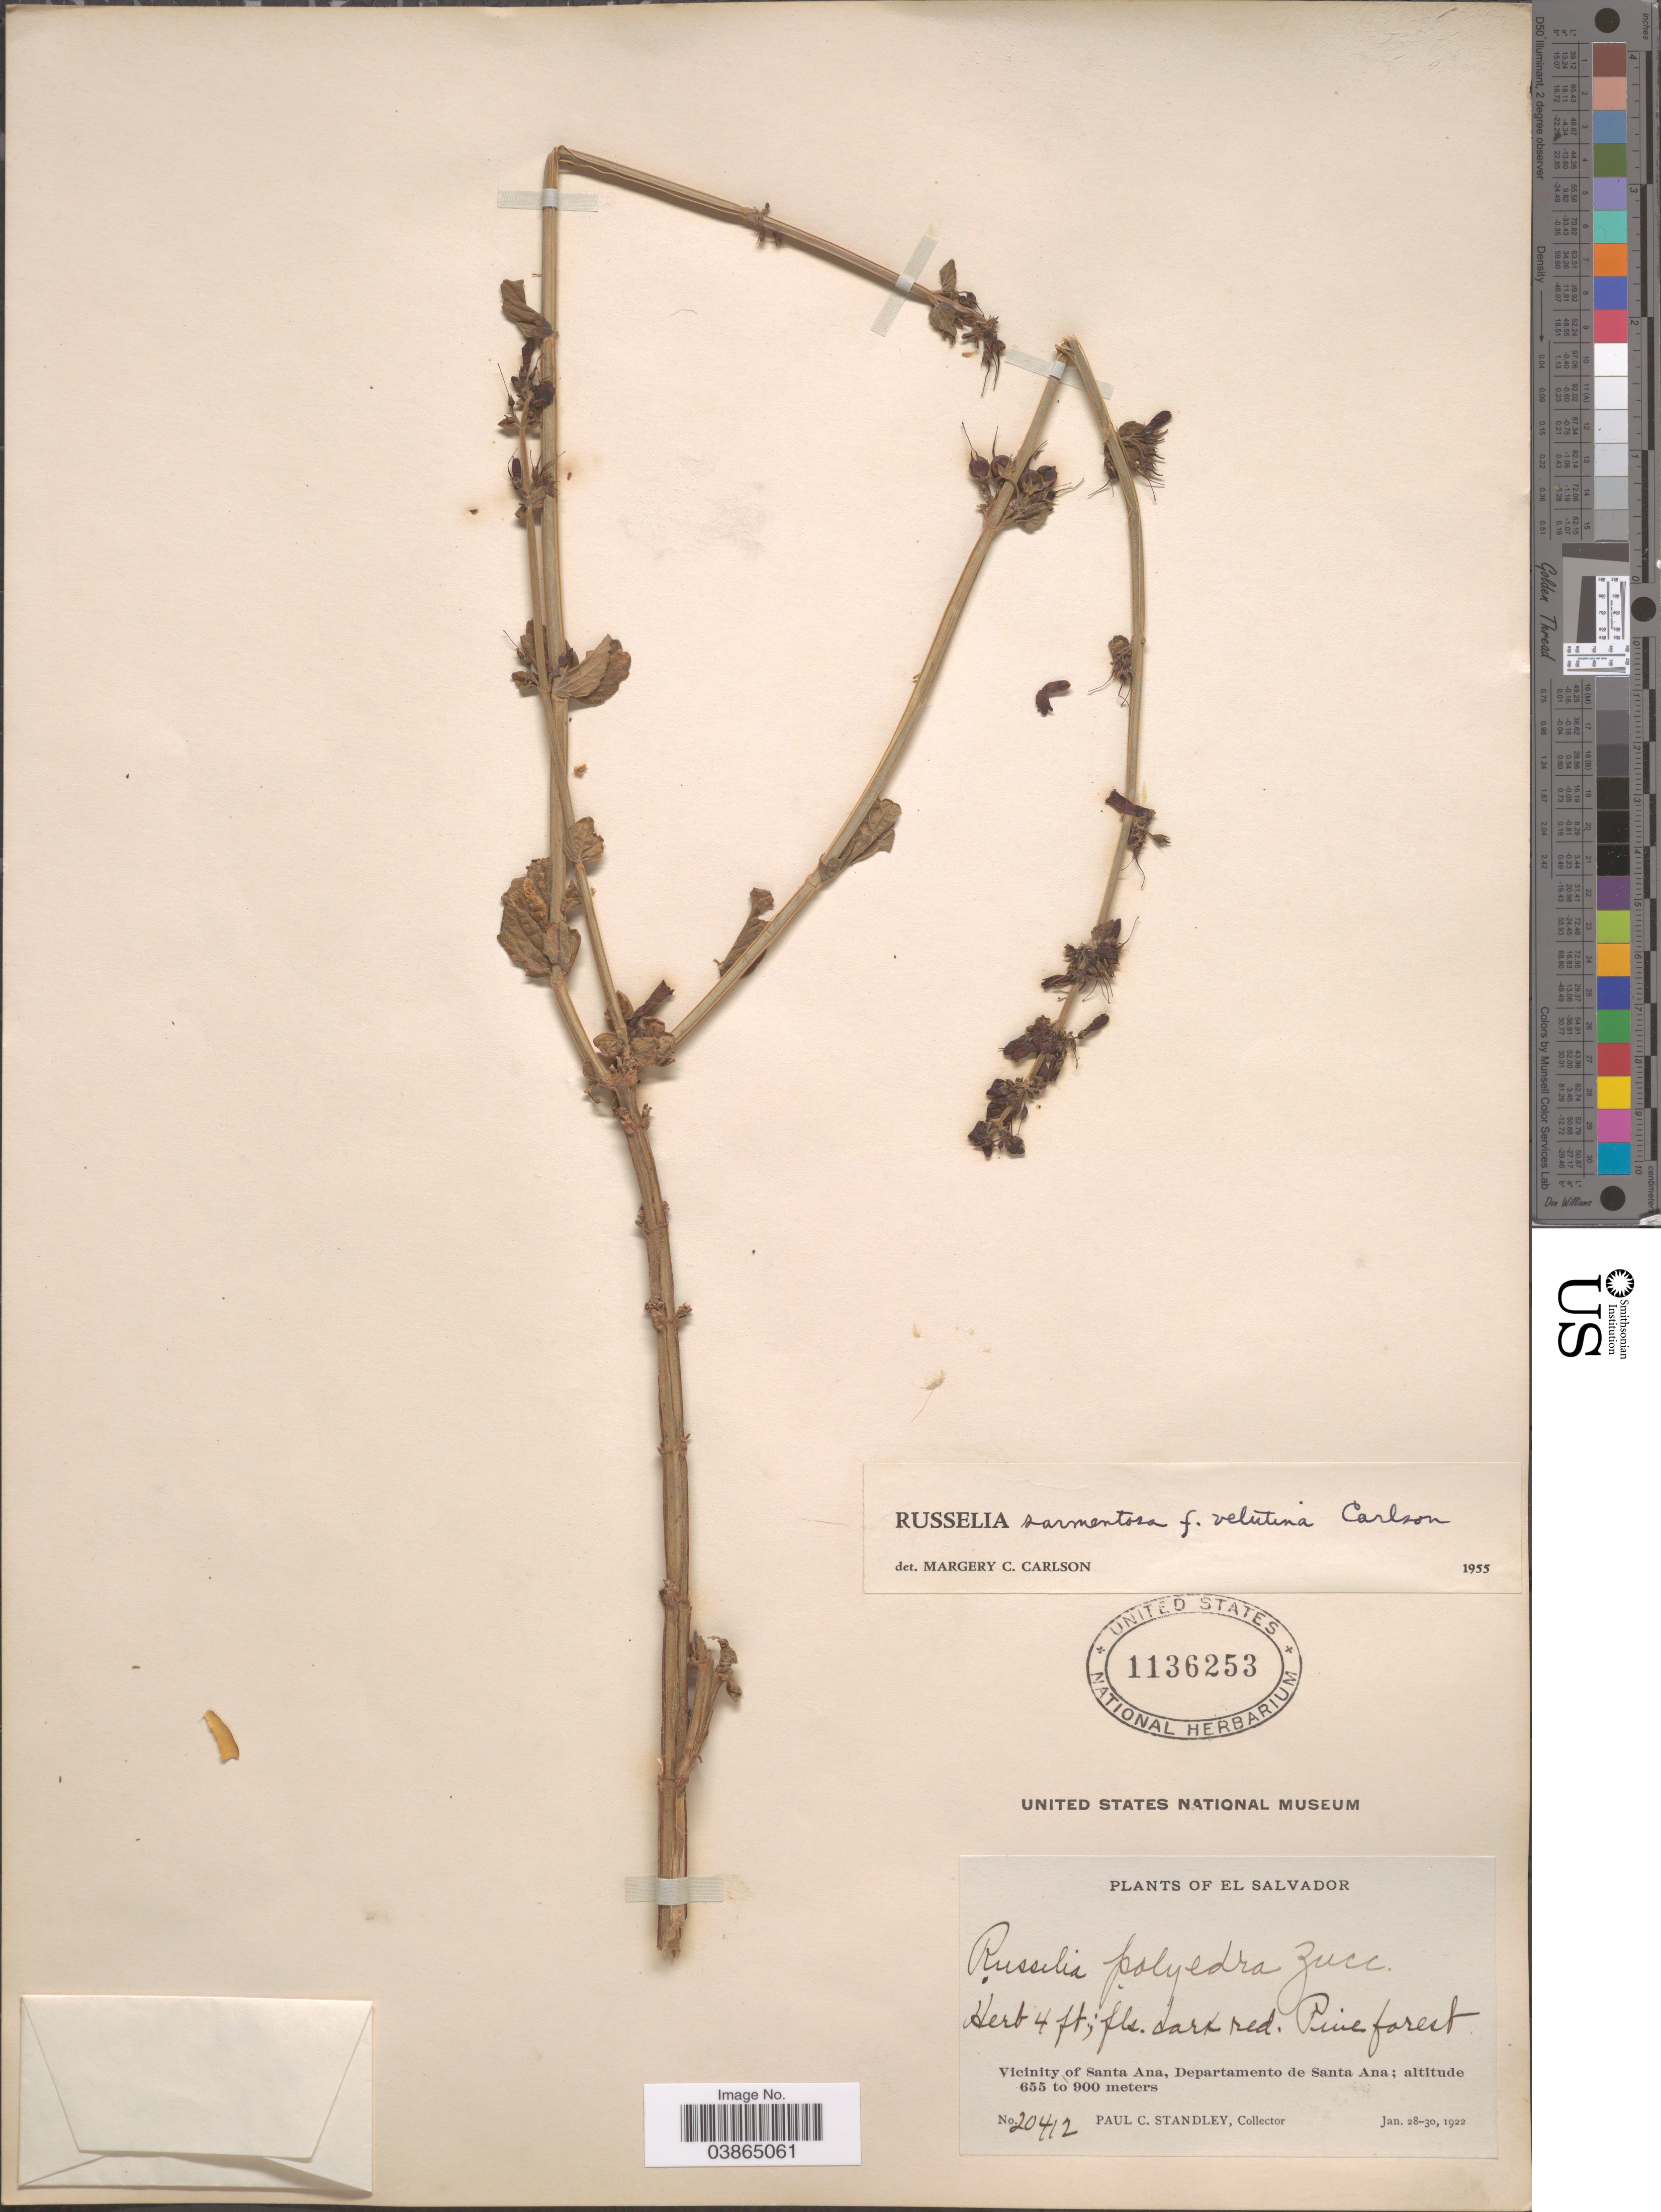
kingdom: Plantae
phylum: Tracheophyta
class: Magnoliopsida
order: Lamiales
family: Plantaginaceae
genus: Russelia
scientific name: Russelia sarmentosa f. velutina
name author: Carlson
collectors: P. C. Standley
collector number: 20412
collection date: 1922-01-28/1922-01-30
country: El Salvador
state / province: Santa Ana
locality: Vicinity of Santa Ana, Departamento de Santa Ana.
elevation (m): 655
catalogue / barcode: US 1136253